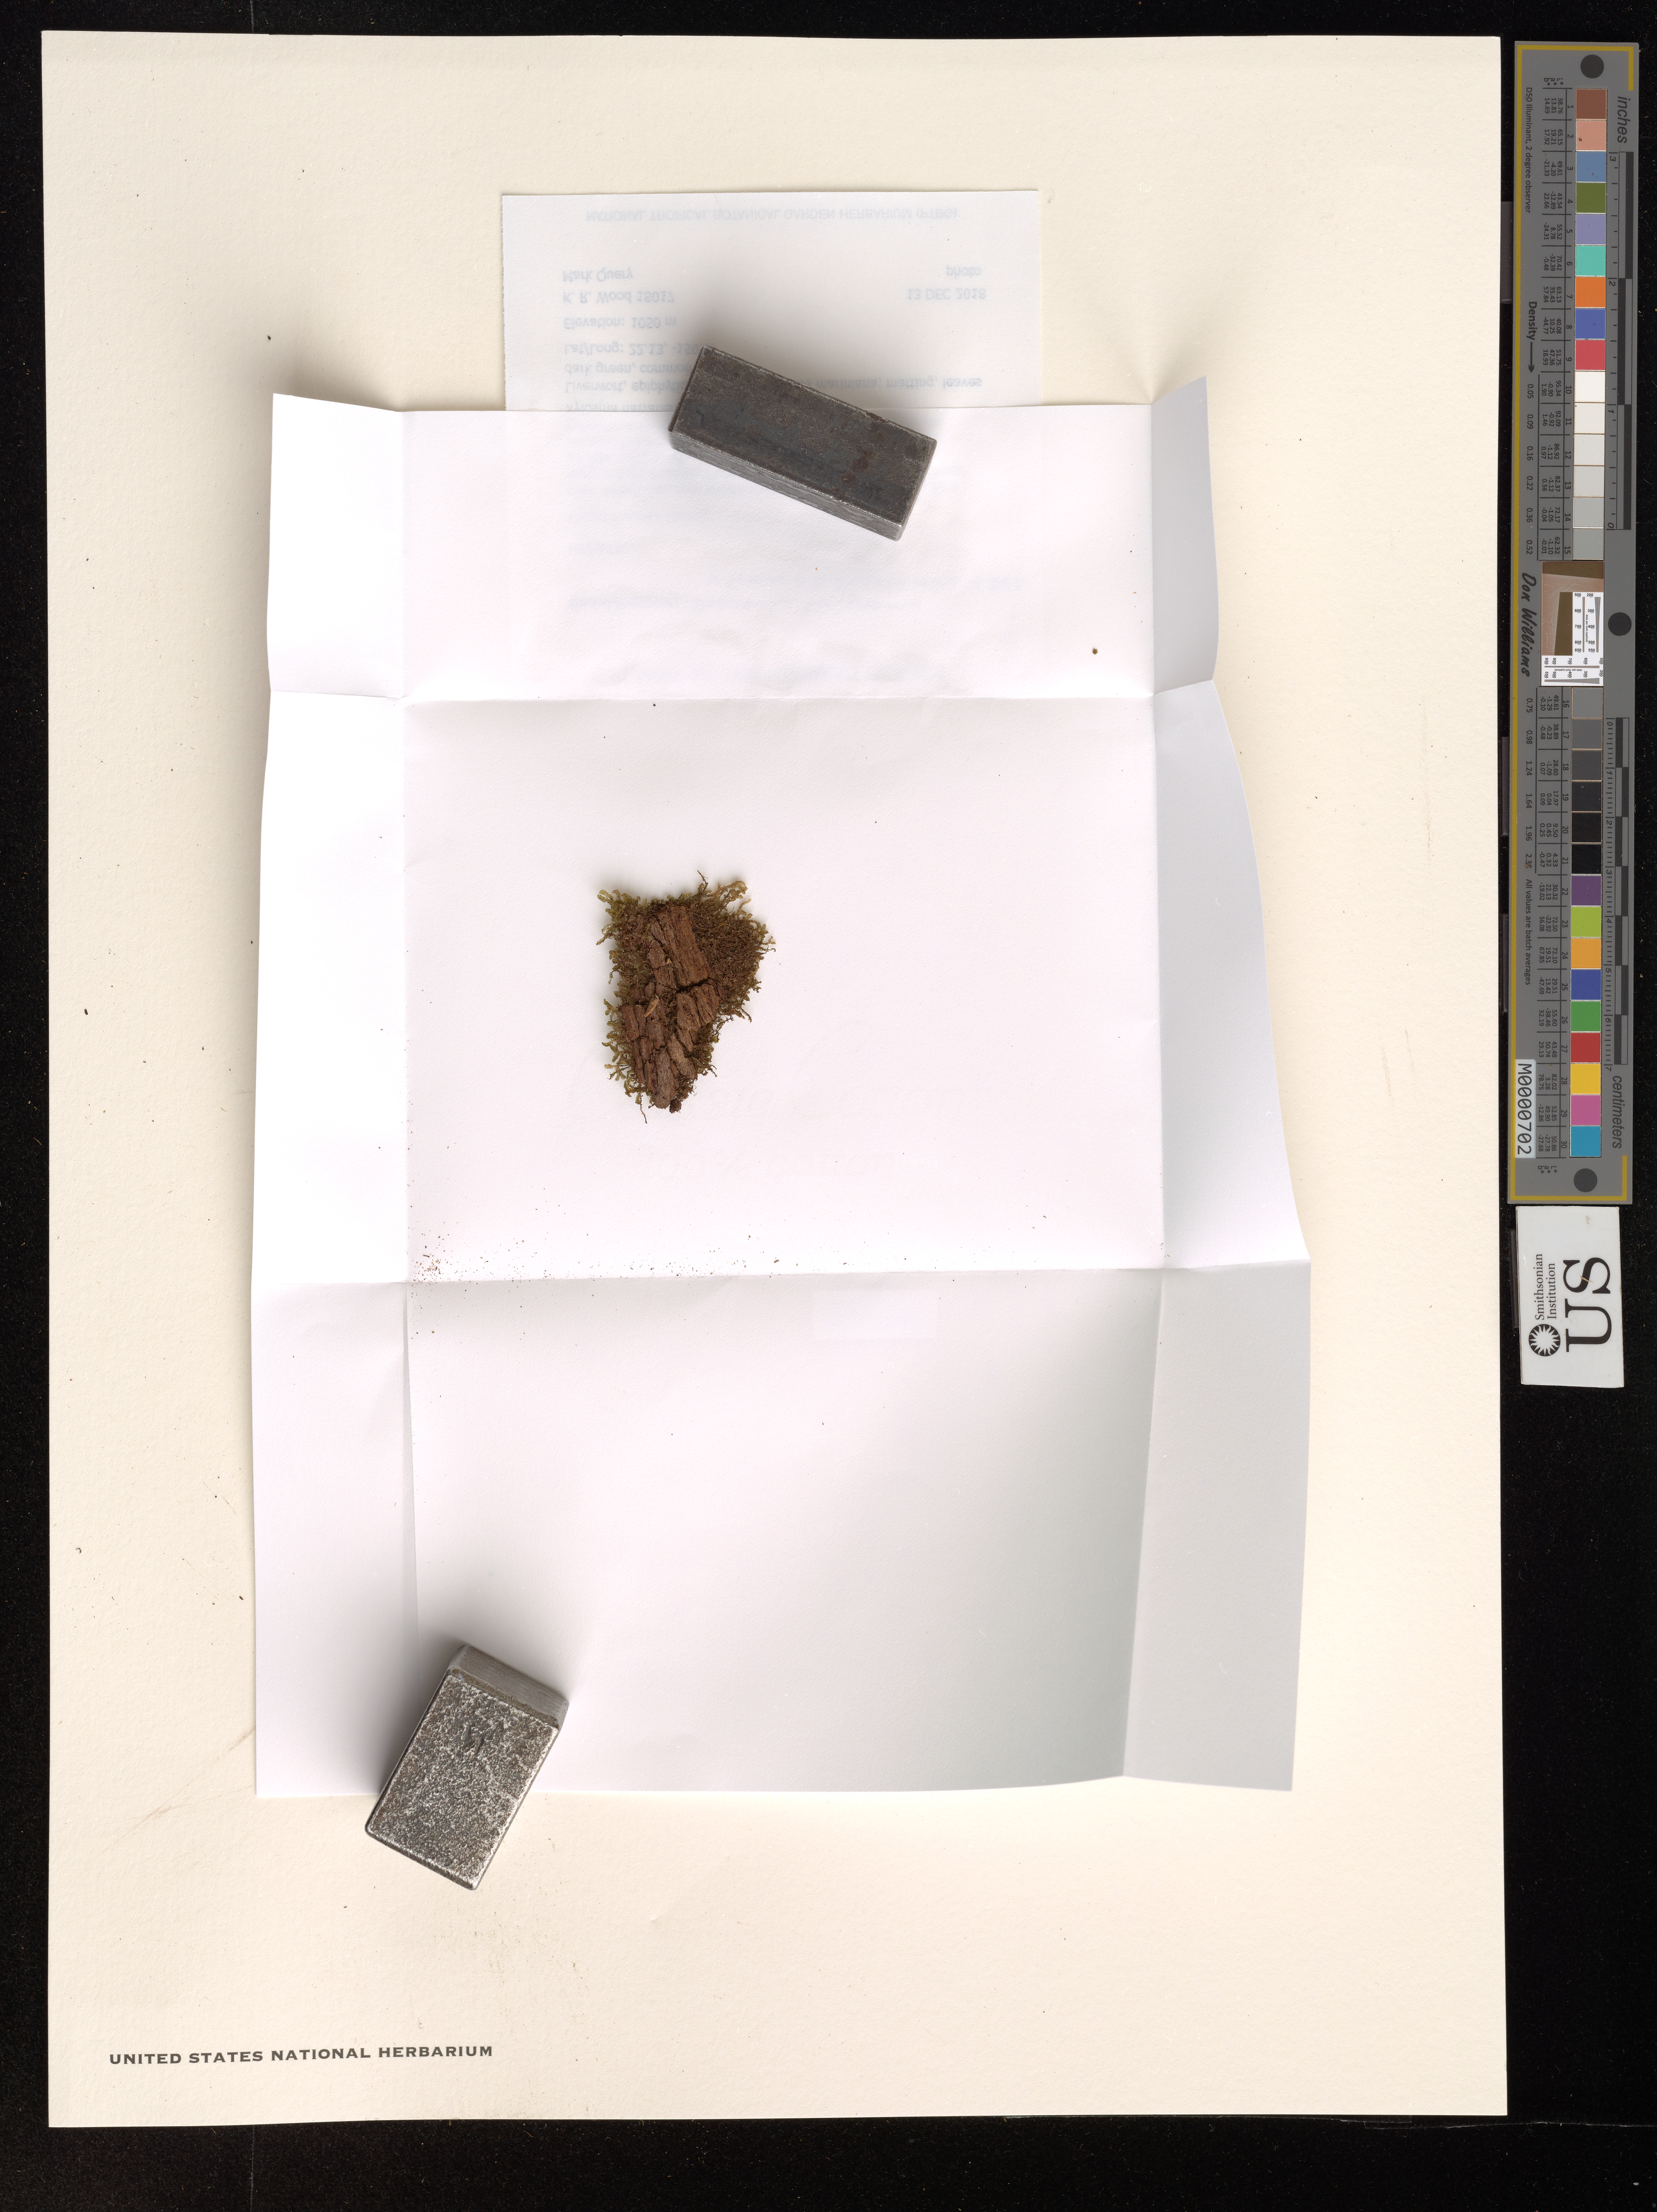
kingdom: Plantae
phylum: Marchantiophyta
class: Jungermanniopsida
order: Jungermanniales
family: Lepidoziaceae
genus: Bazzania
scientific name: Bazzania brighamii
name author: (Austin) A. Evans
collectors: K. R. Wood & M. Query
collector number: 18017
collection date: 2018-12-13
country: United States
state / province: Hawaii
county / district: Kauai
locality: The Hawaiian Islands. Kauai Waimea District. Kuia, forests between headwaters of Kuia and Mahanaloa, Kuia Natural Area Reserve.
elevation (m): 1050